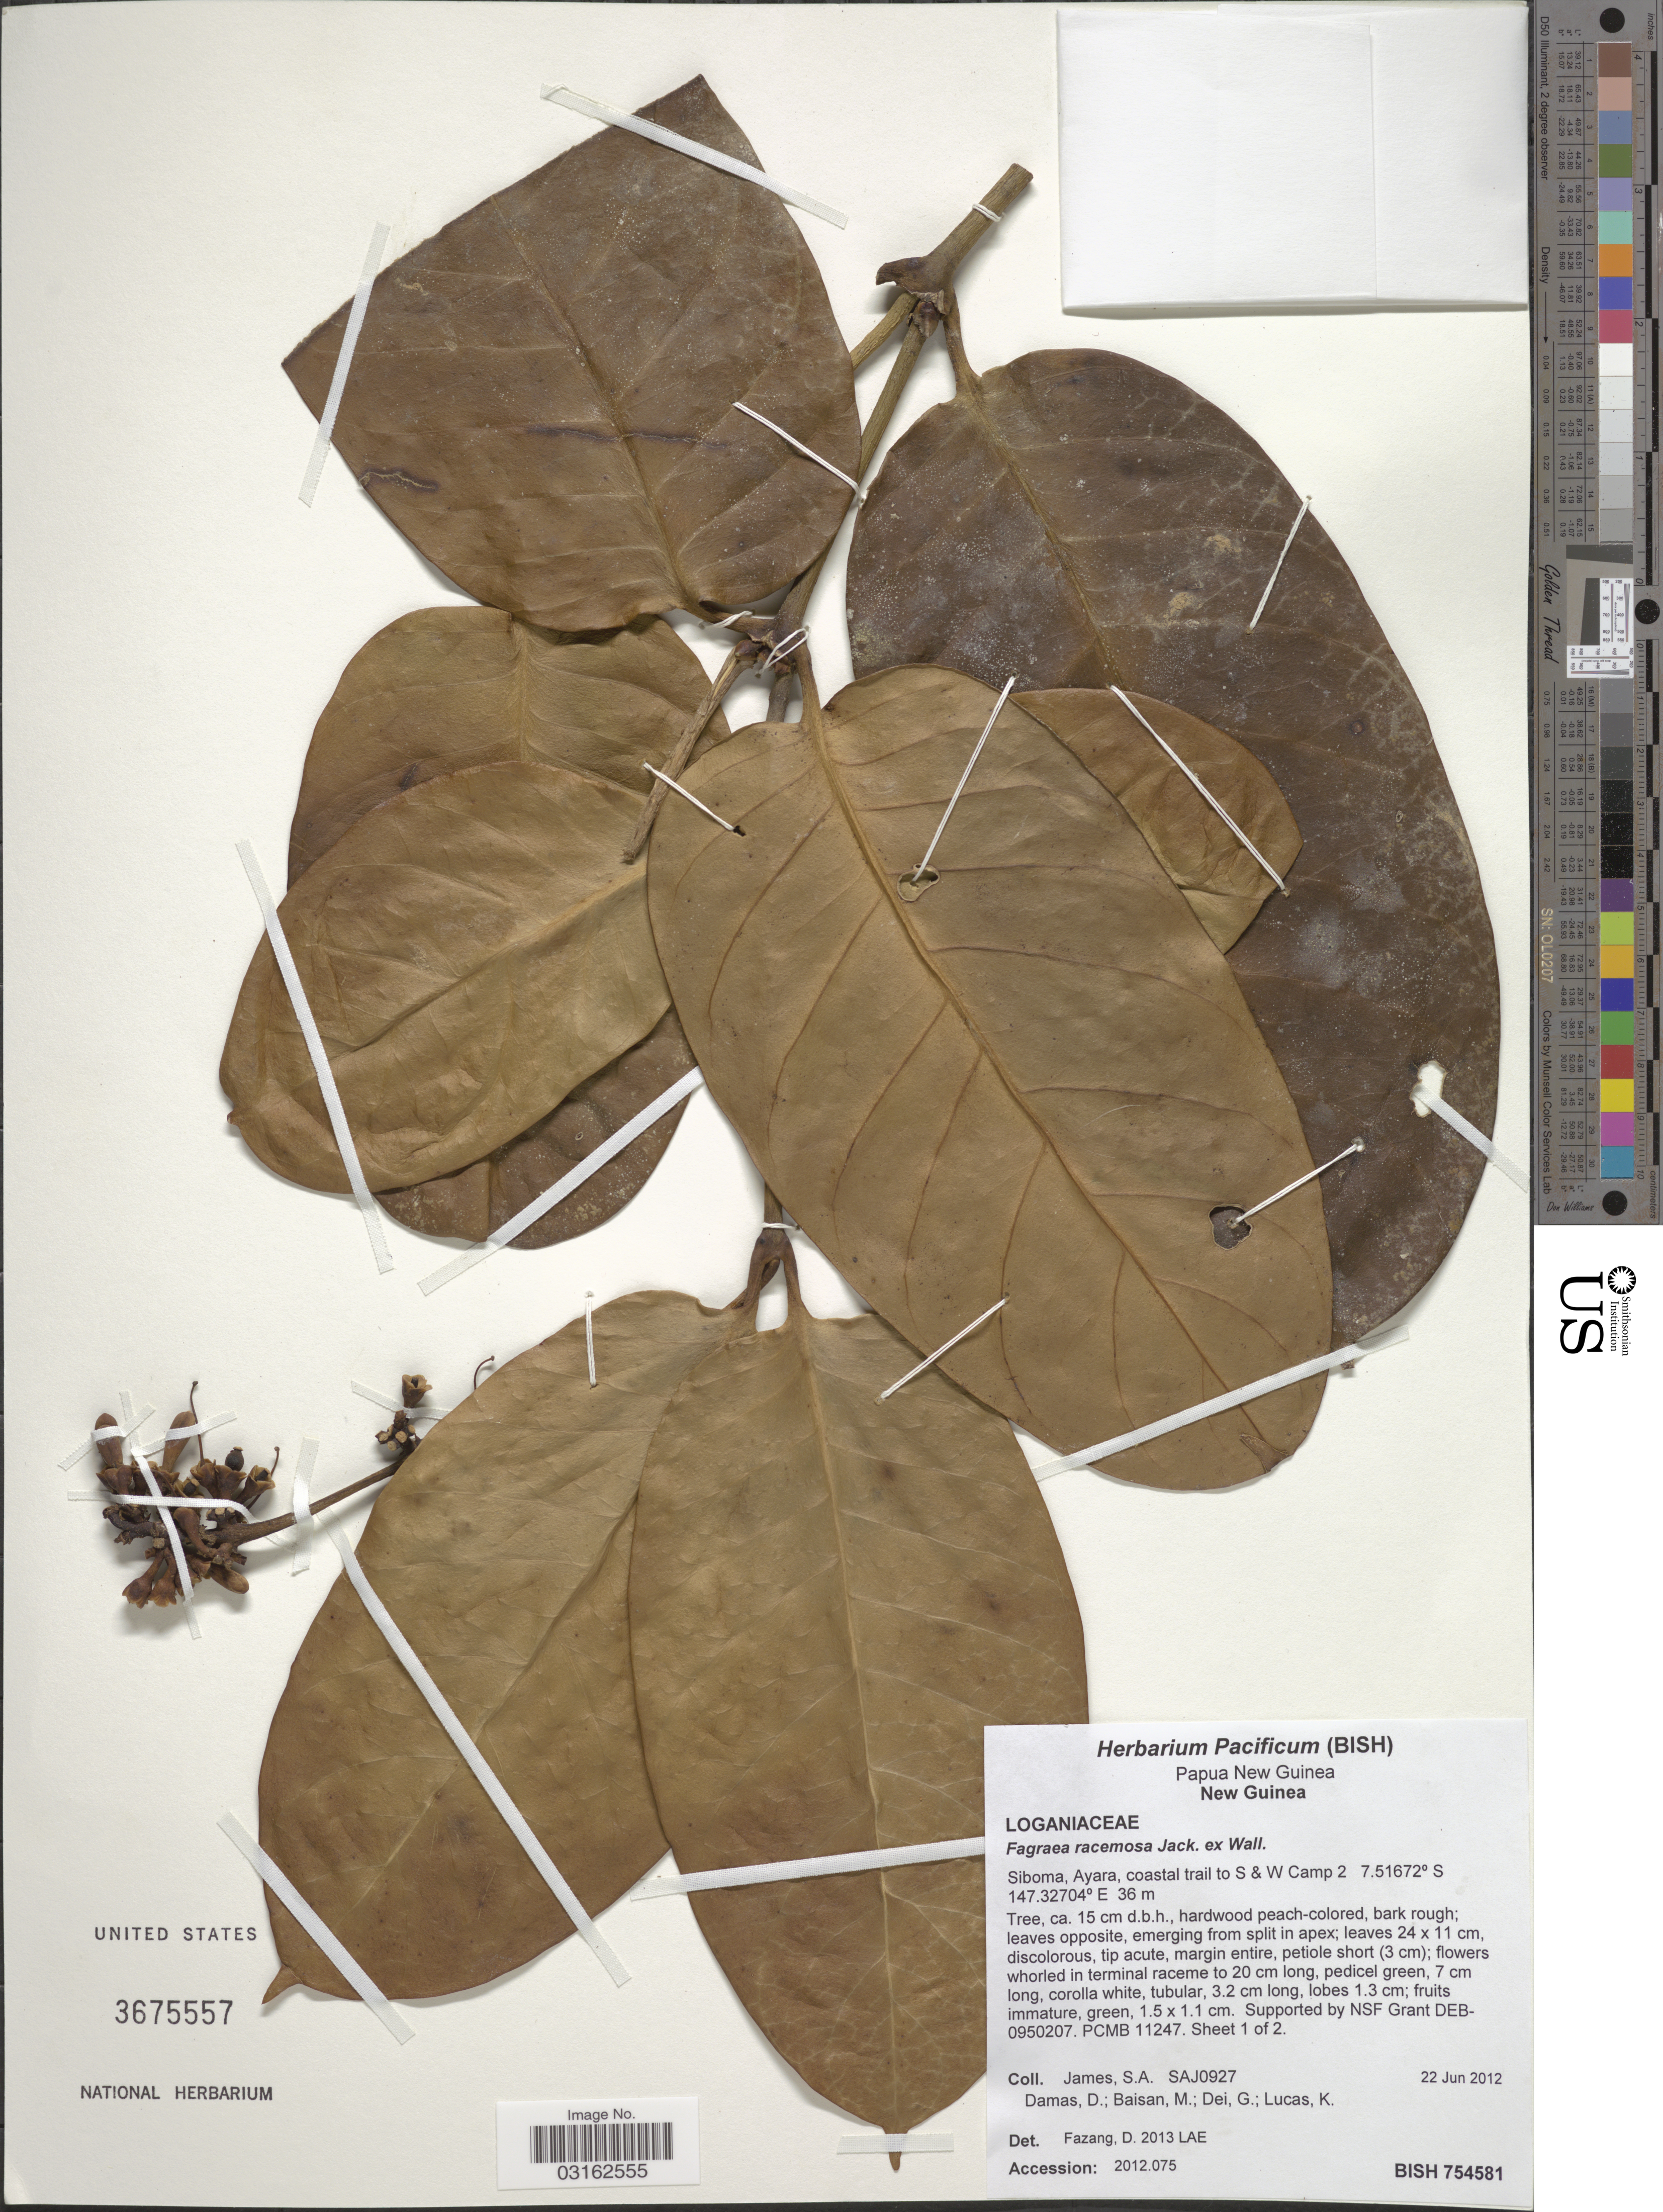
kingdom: Plantae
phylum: Tracheophyta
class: Magnoliopsida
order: Gentianales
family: Gentianaceae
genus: Fagraea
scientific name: Fagraea racemosa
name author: Jack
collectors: S. James, D. Damas, M. Baisan, G. Dei & K. Lucas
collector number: SAJ0927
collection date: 2012-06-22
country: Papua New Guinea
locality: New Guinea. Siboma, Ayara, coastal trail to S & W Camp 2.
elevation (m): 36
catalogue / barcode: US 3675557